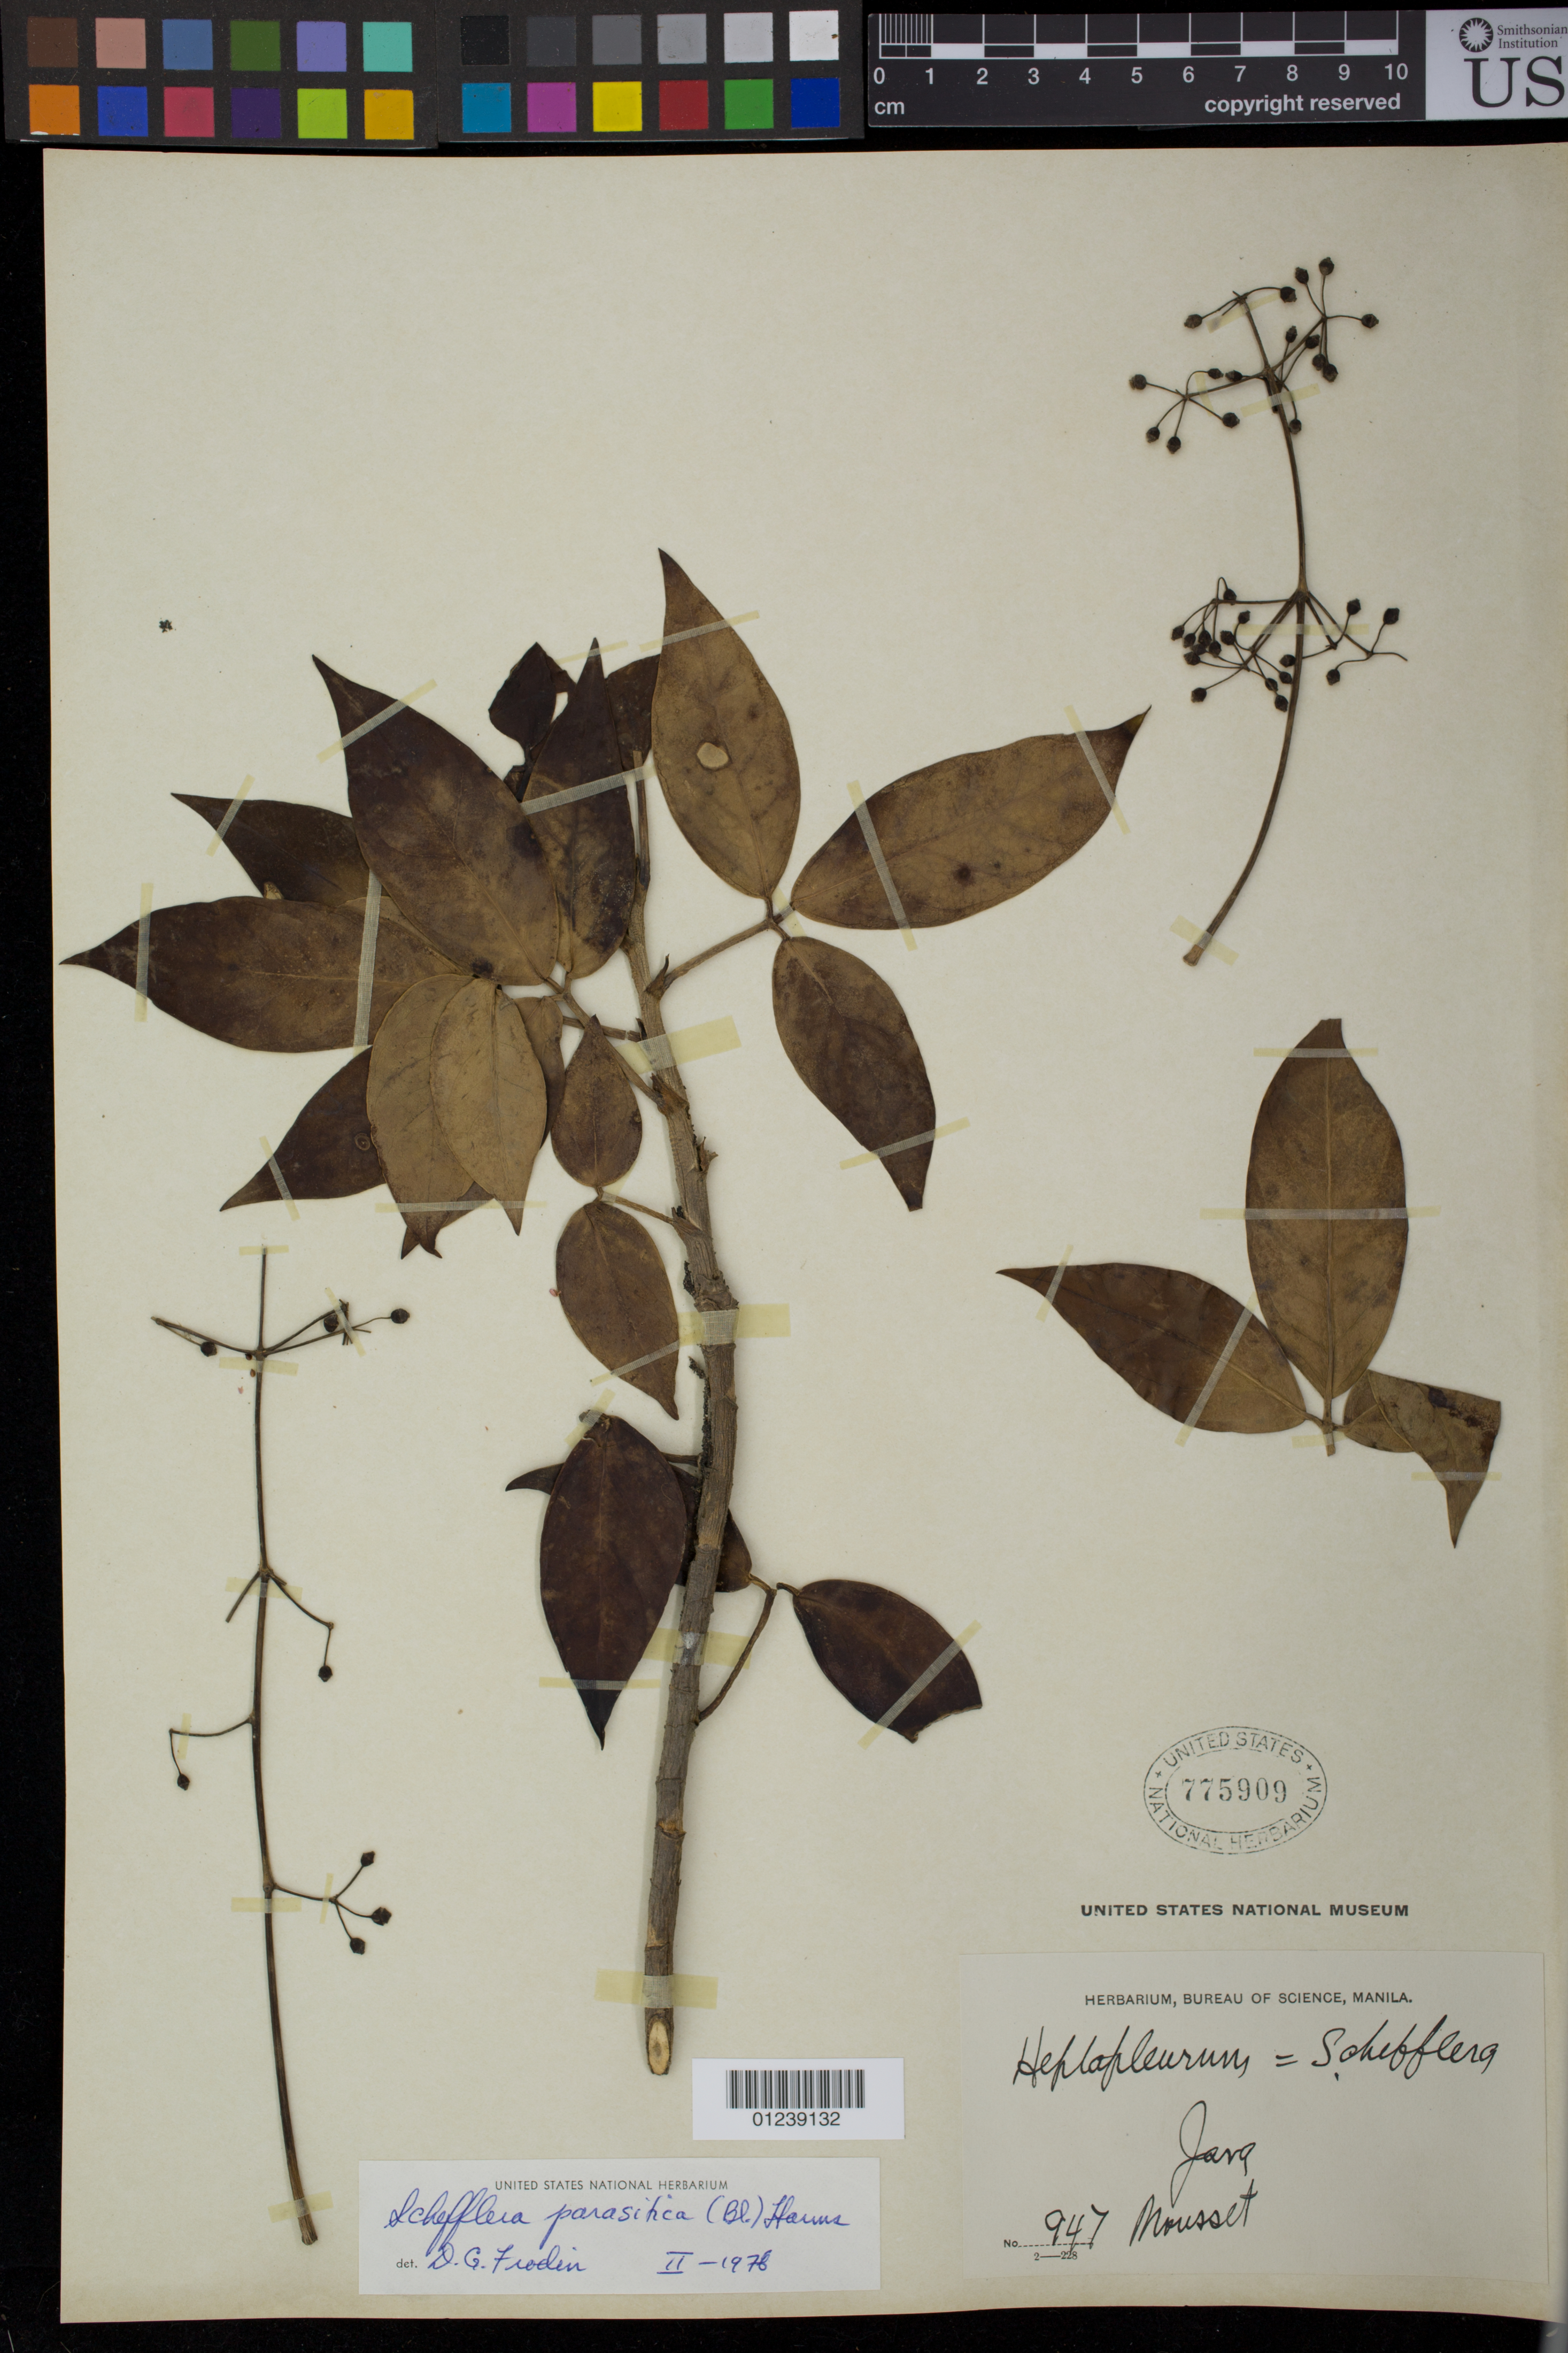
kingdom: Plantae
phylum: Tracheophyta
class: Magnoliopsida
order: Apiales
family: Araliaceae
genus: Heptapleurum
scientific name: Heptapleurum parasiticum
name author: (Blume) Seem.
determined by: Wagner, W. L., (BOT), Smithsonian Institution - National Museum of Natural History (UNITED STATES)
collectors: Mousset, --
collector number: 947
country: Indonesia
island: Java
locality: Java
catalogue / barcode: US 775909